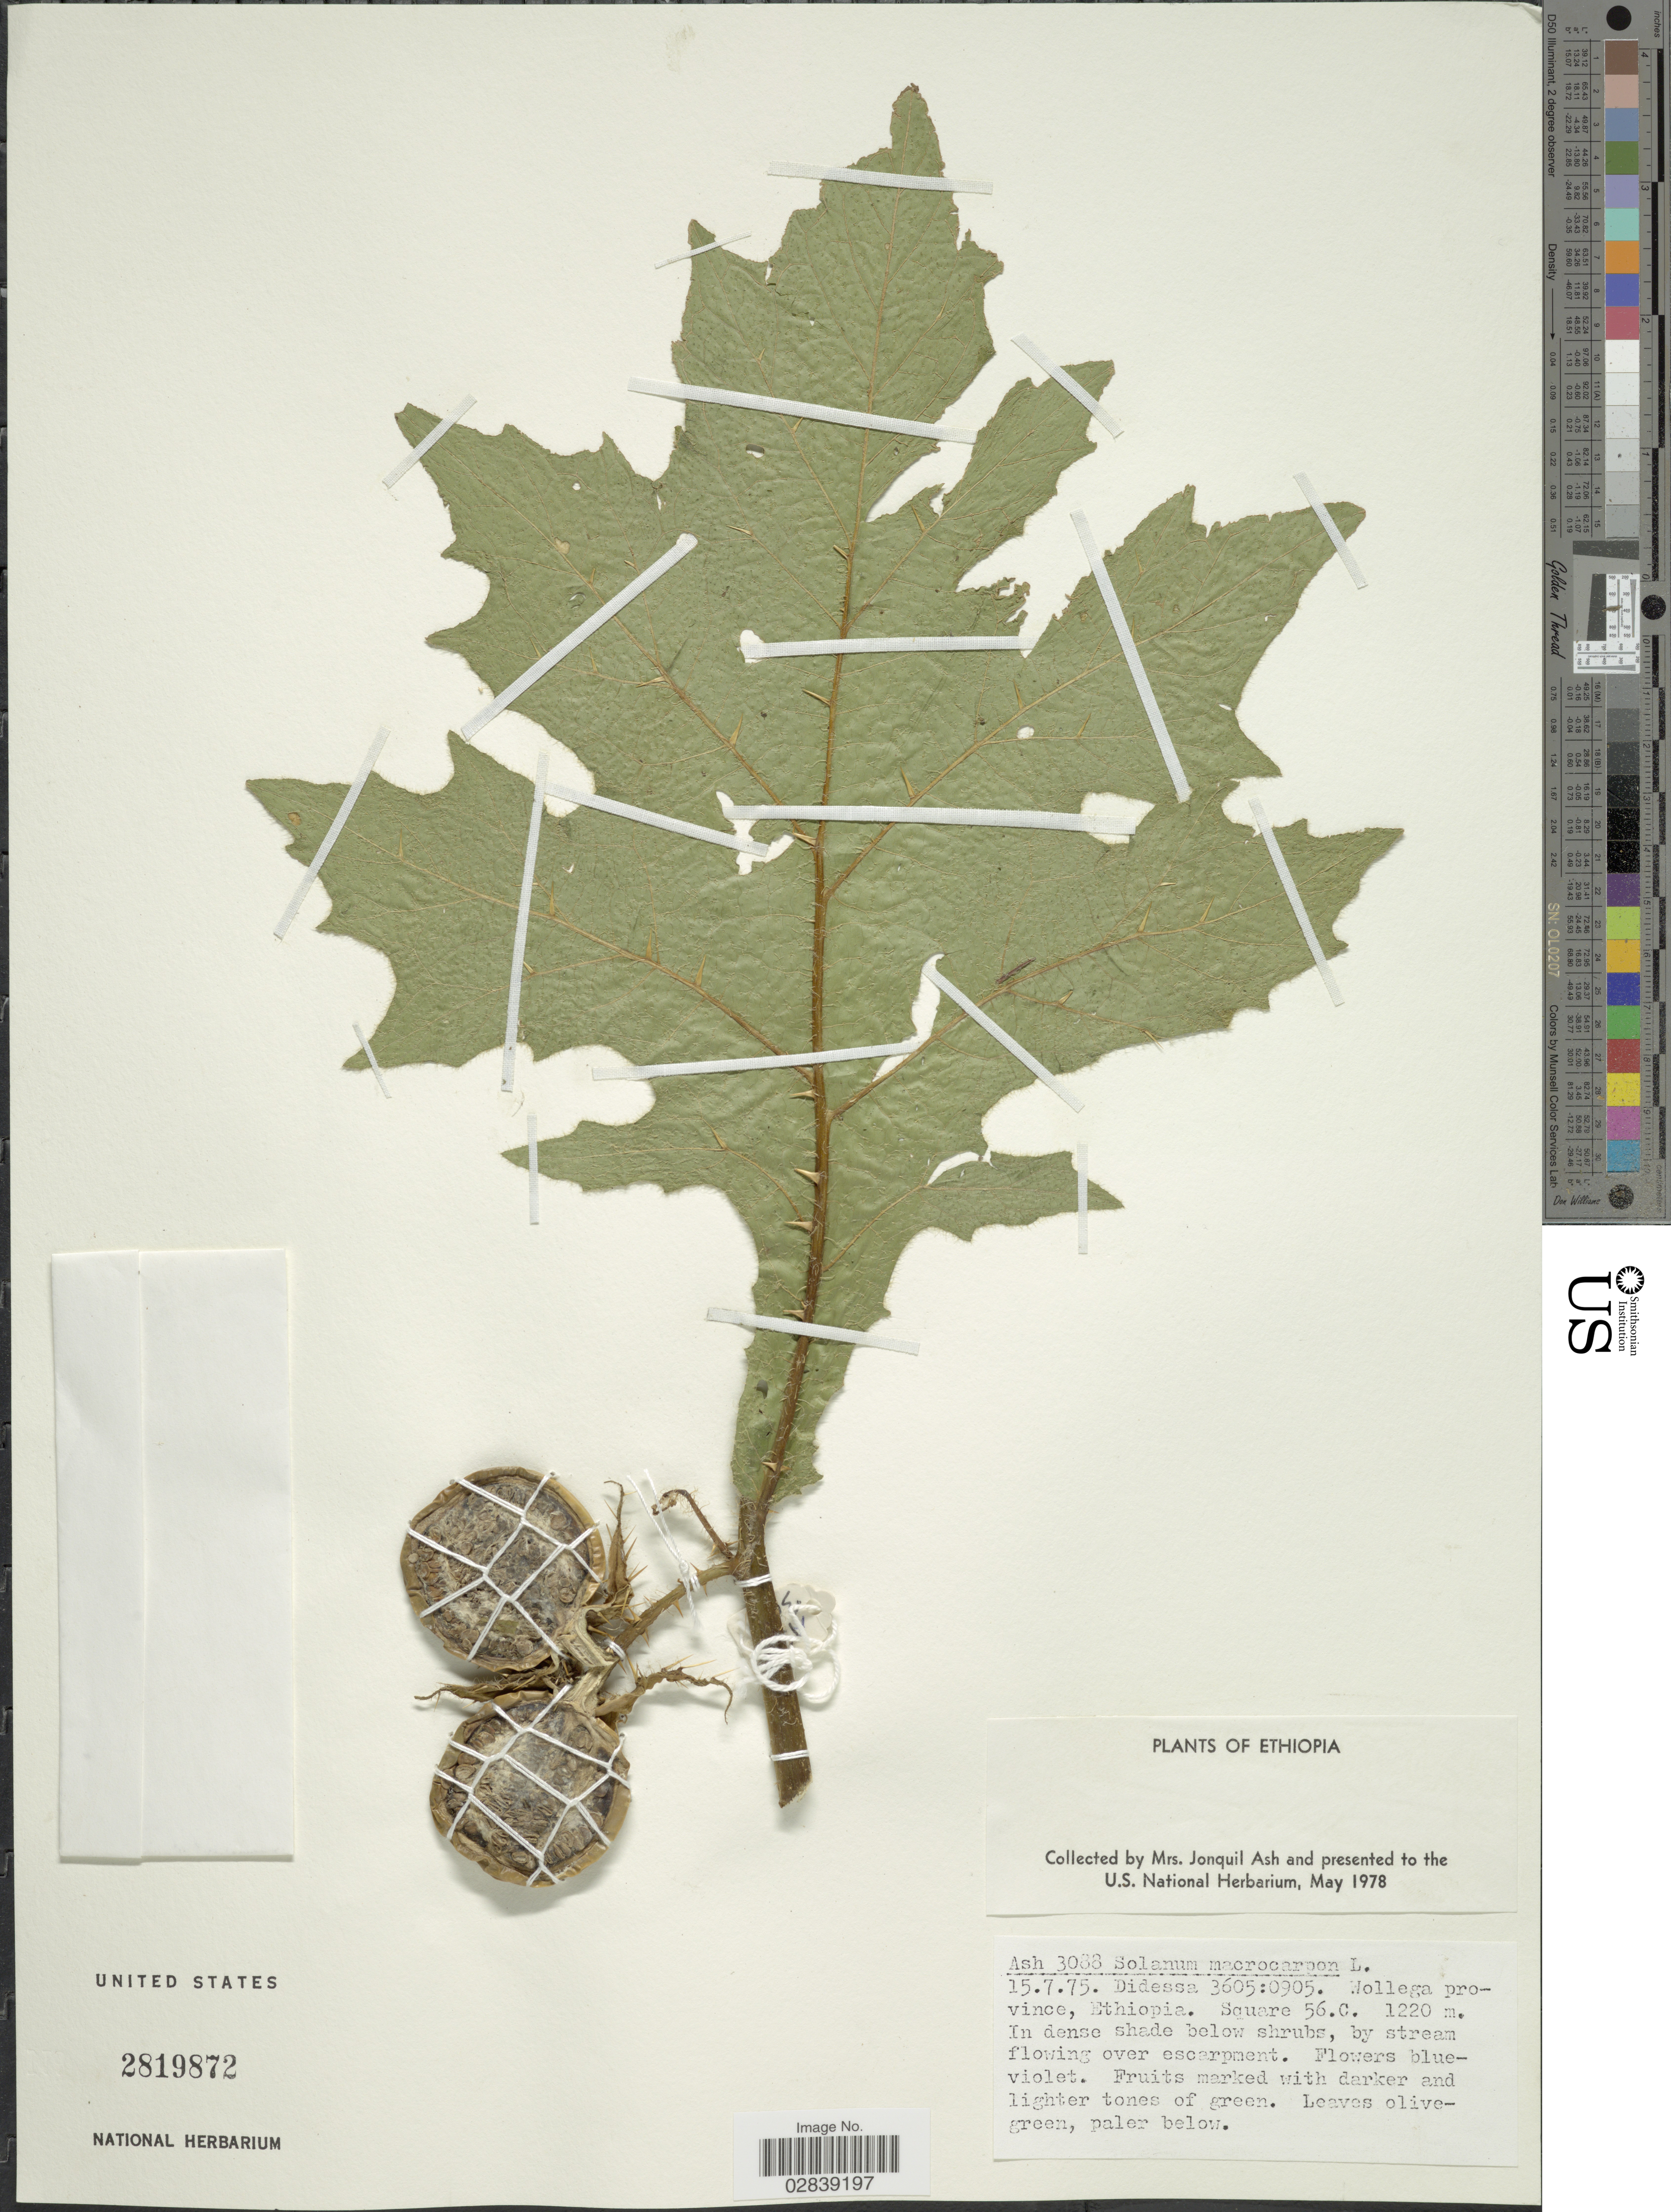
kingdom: Plantae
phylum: Tracheophyta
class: Magnoliopsida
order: Solanales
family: Solanaceae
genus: Solanum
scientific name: Solanum macrocarpon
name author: L.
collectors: J. Ash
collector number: Ash 3088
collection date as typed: Transcribed d/m/y: 15/7/75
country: Ethiopia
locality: Didessa 3605:0905. Wollega province. Square 56.C.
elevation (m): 1220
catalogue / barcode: US 2819872